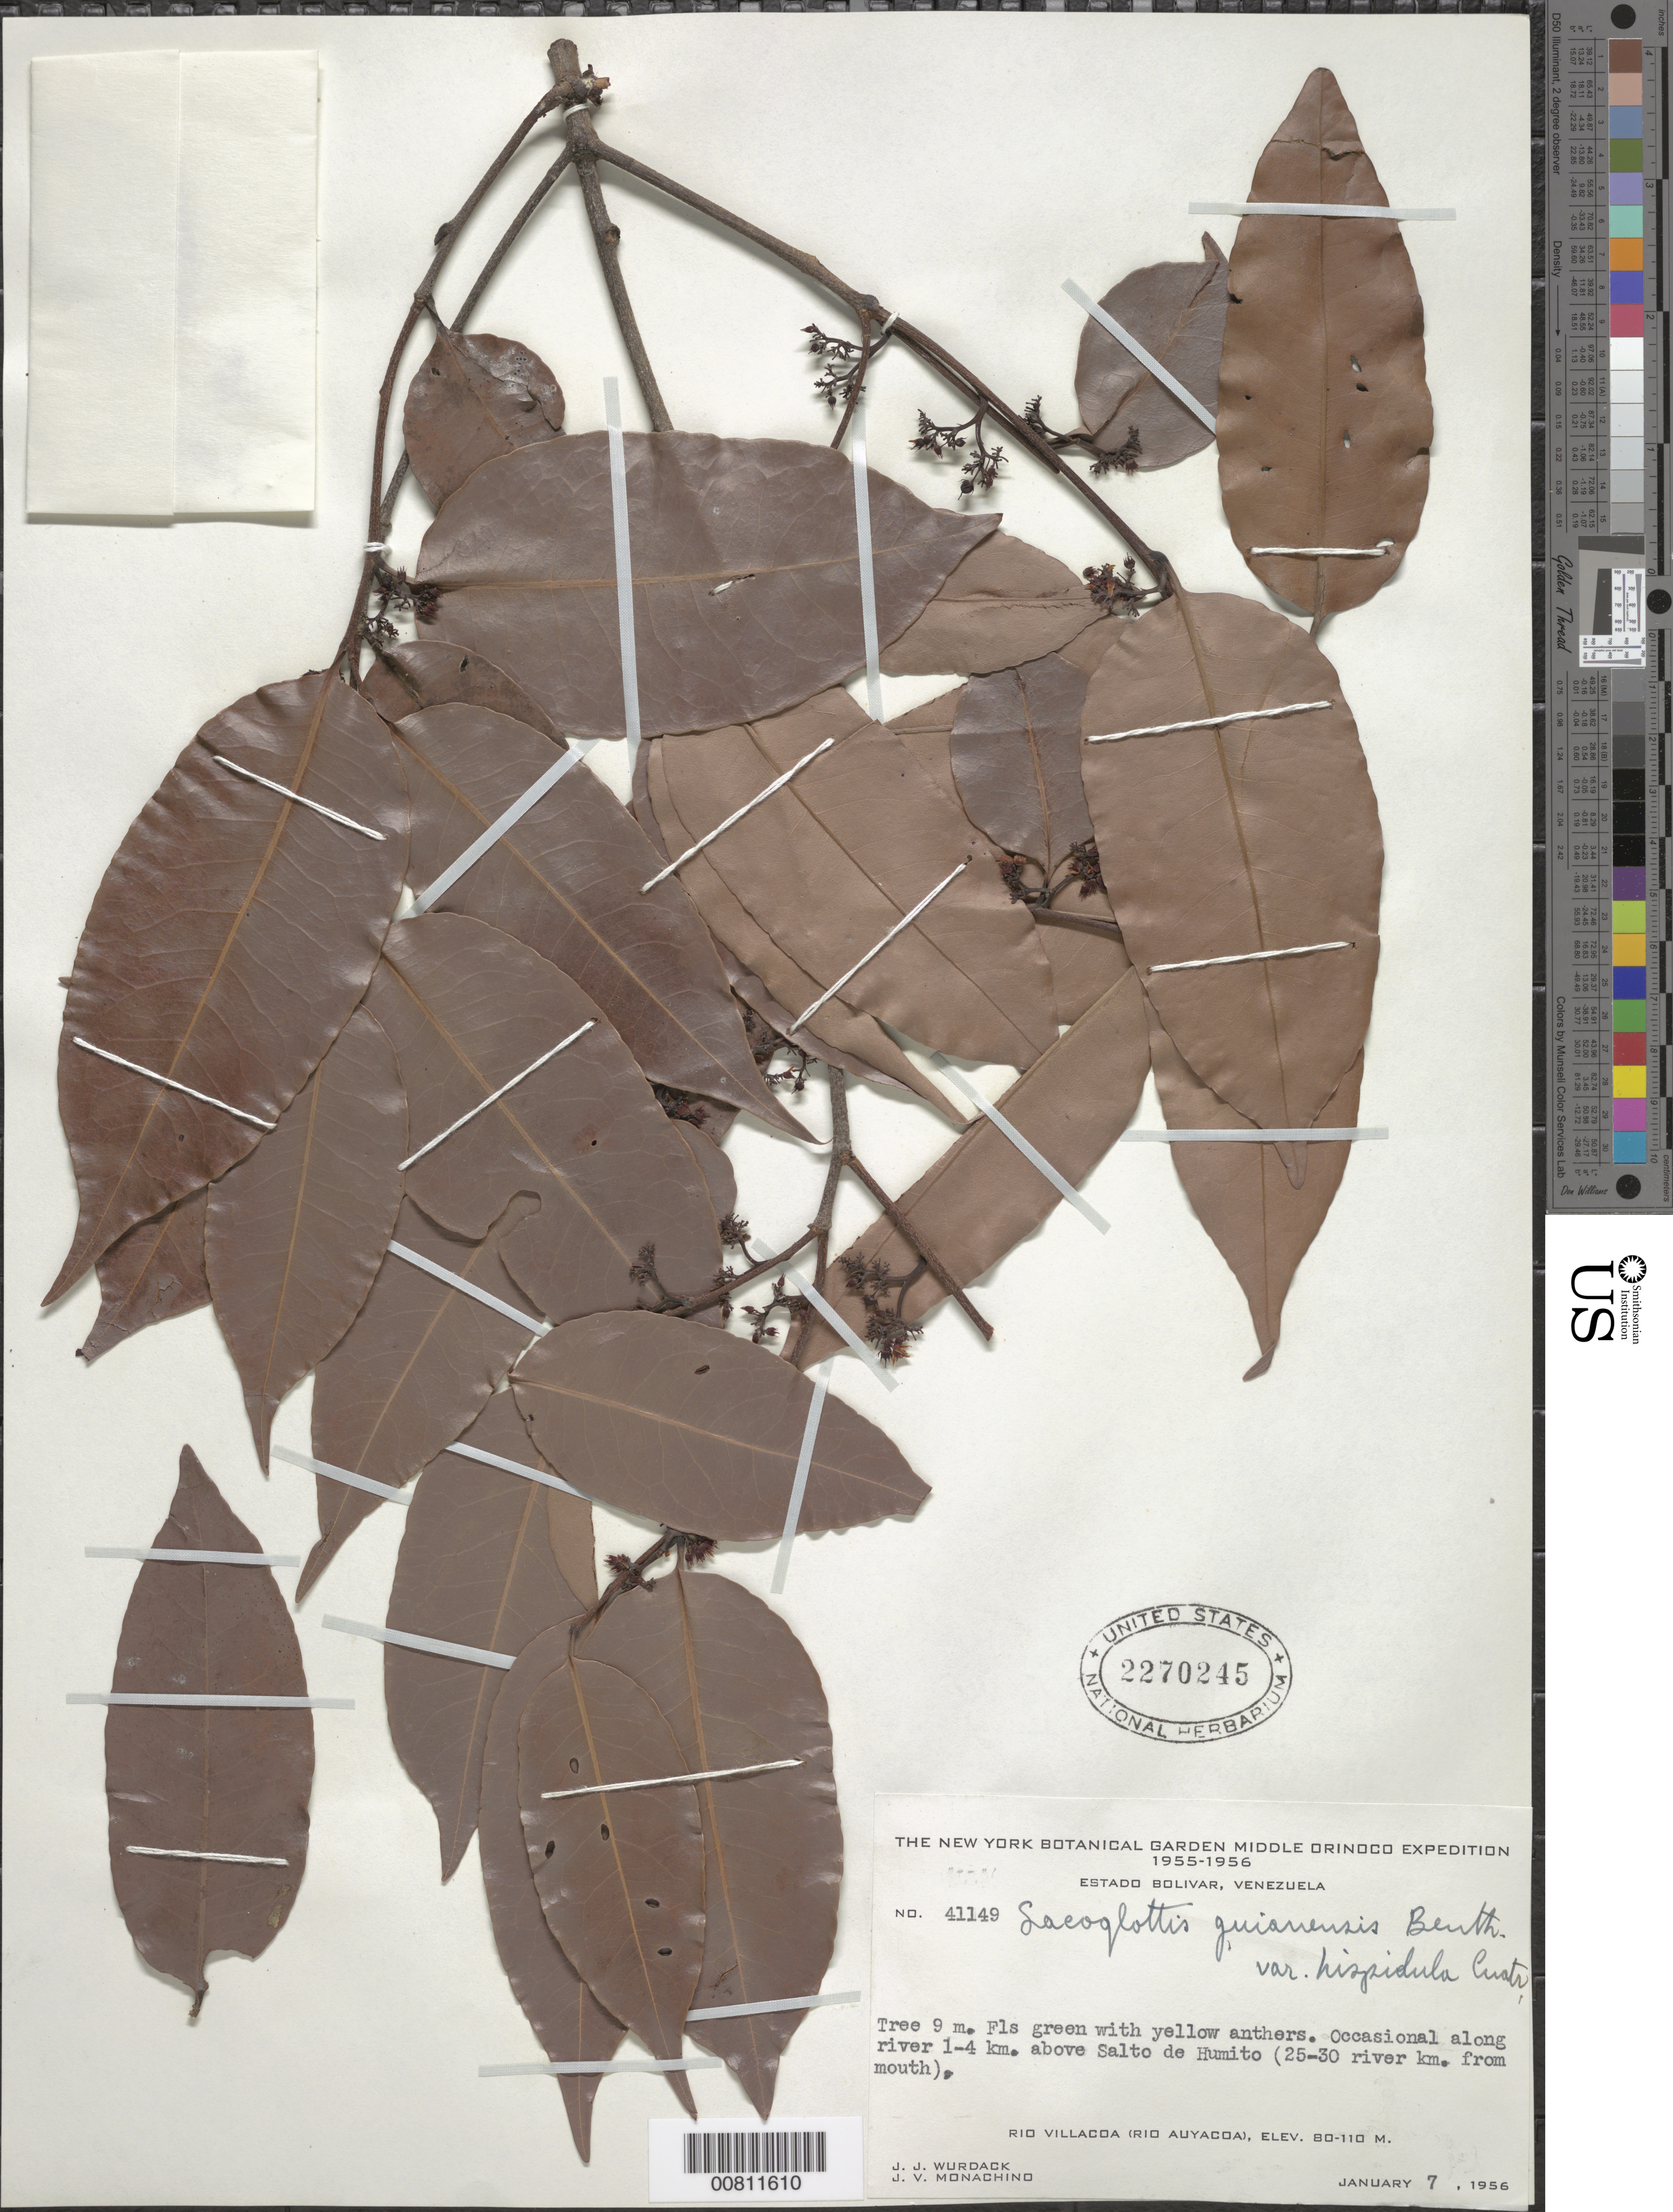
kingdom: Plantae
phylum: Tracheophyta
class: Magnoliopsida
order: Malpighiales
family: Humiriaceae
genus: Sacoglottis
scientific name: Sacoglottis guianensis var. hispidula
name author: Cuatrec.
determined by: Cuatrecasas, J.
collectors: J. J. Wurdack & J. V. Monachino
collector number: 41149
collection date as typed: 7-Jan-56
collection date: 1956-01-07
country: Venezuela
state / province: Bolívar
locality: Río Villacoa (Río Auyacoa), 1-4 km above Salto de Humito (25-30 km from river mouth)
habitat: Along river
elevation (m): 80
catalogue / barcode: US 2270245